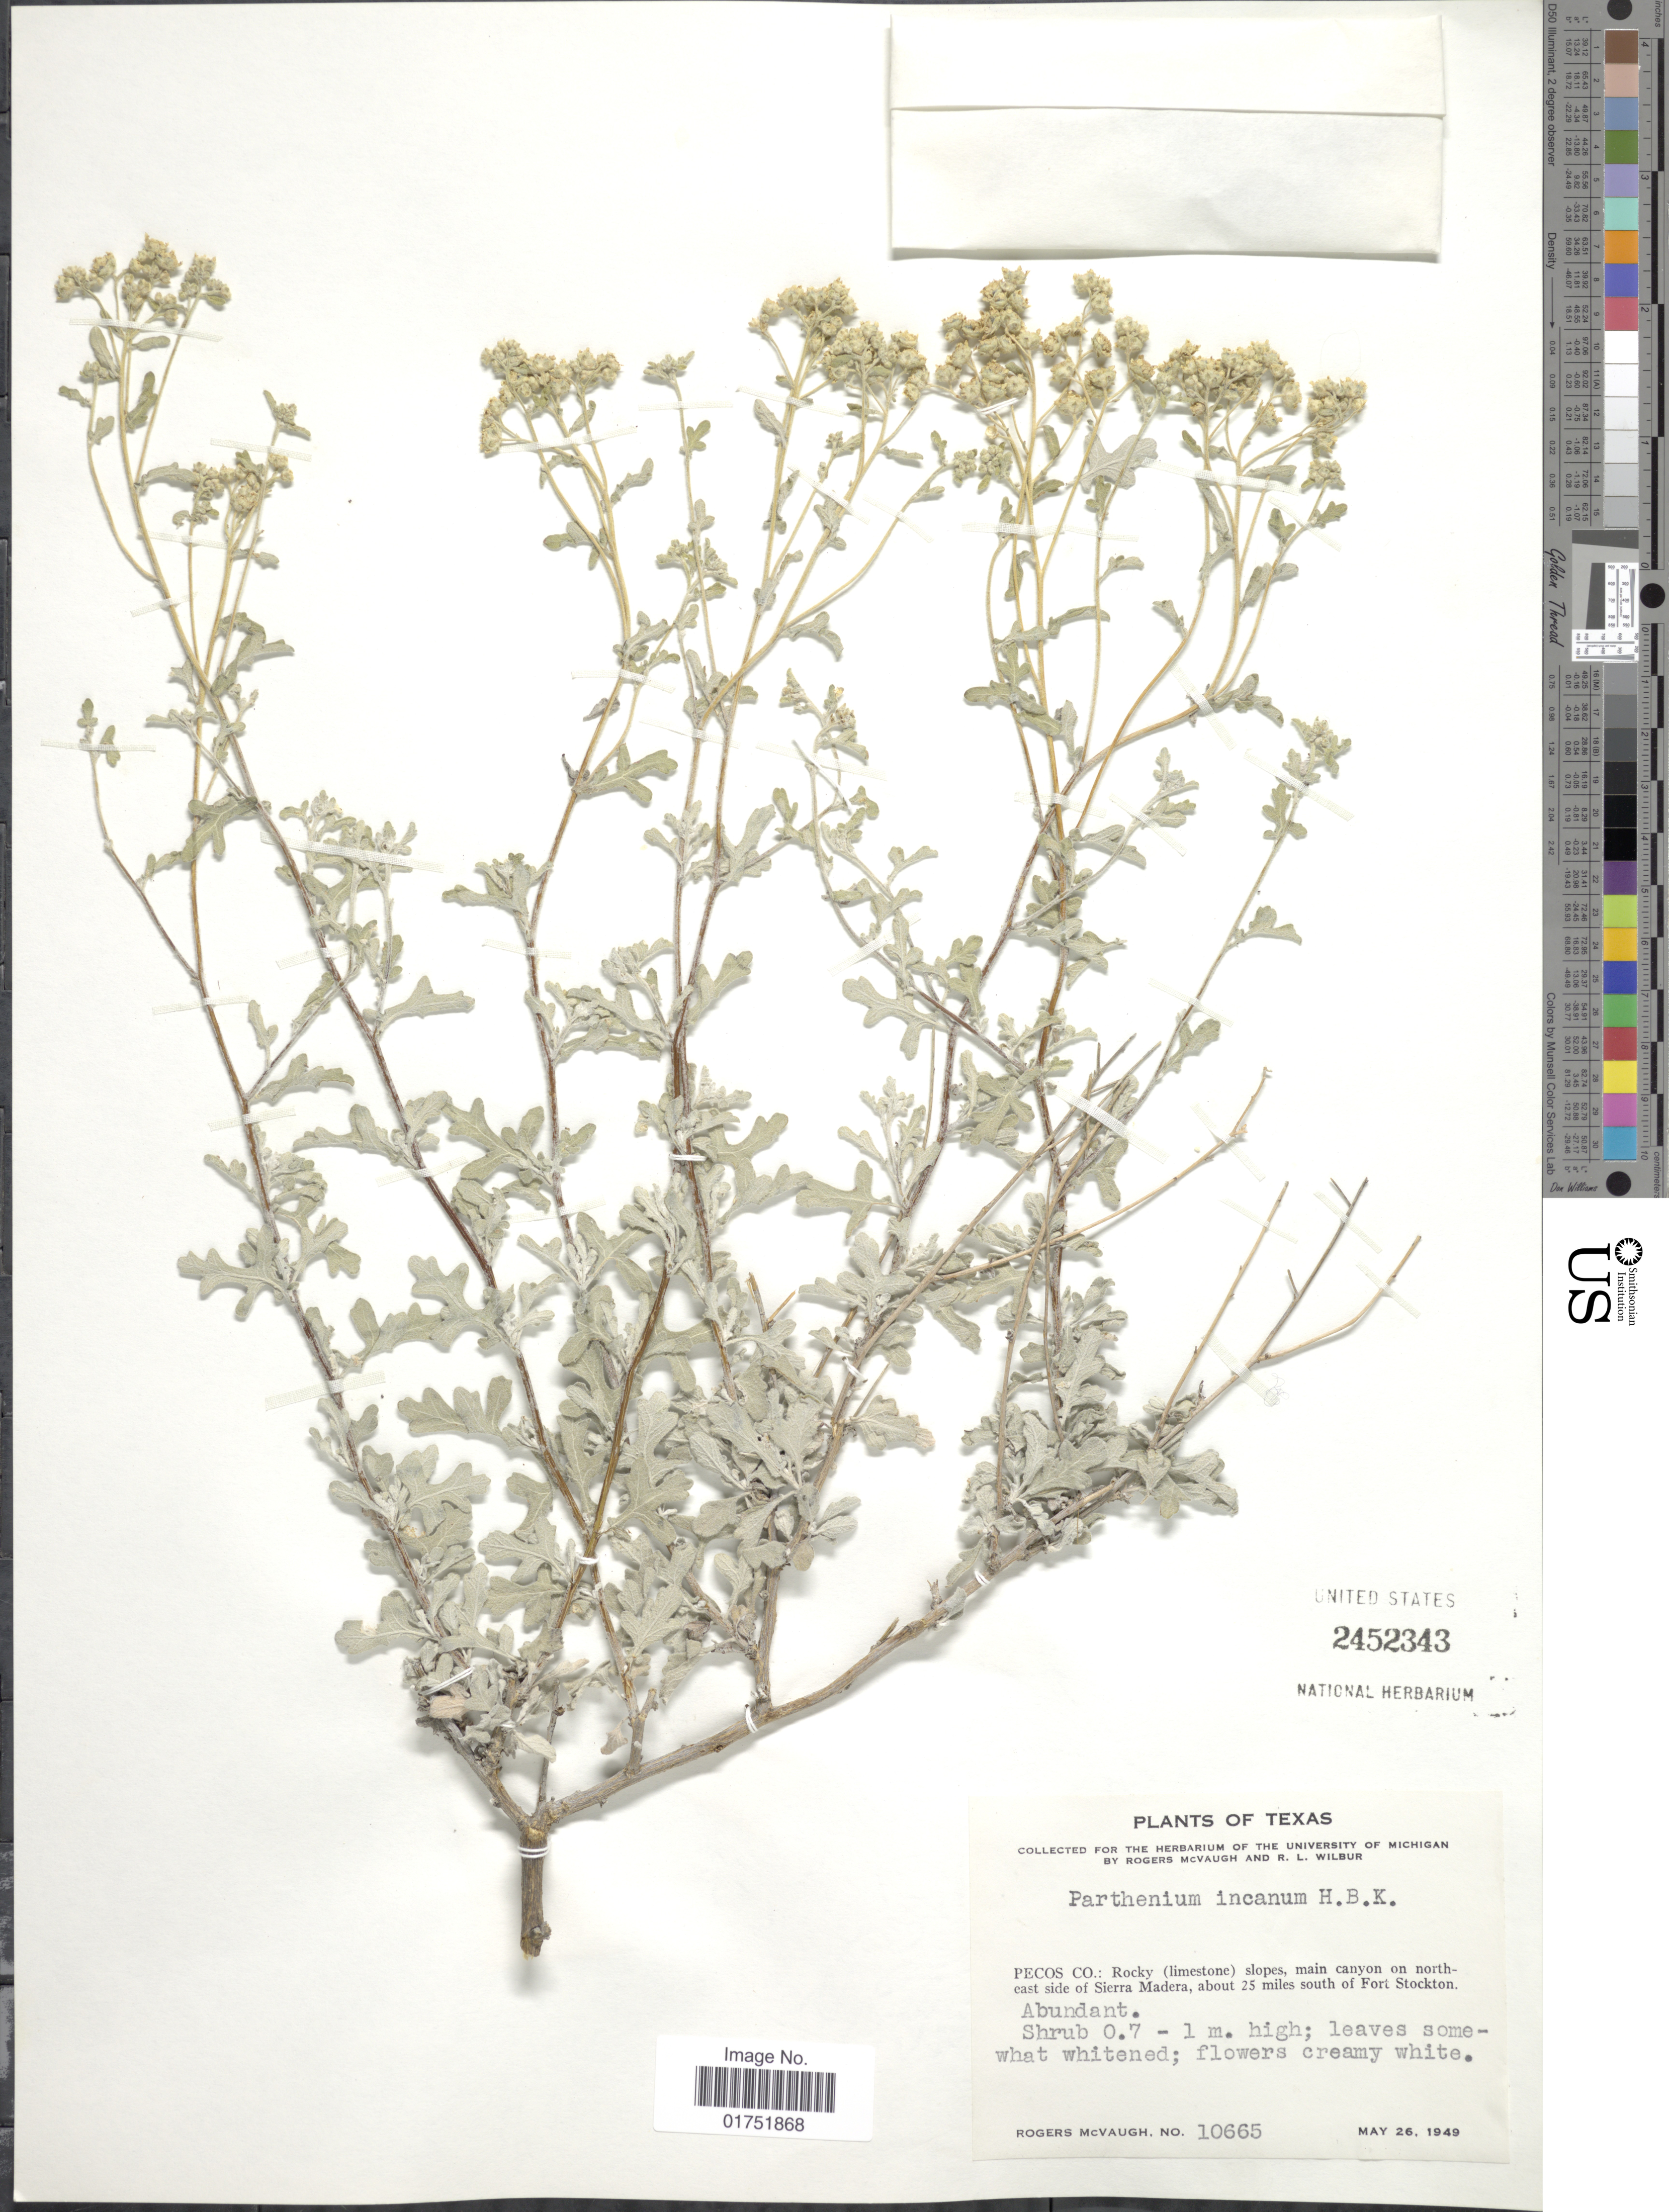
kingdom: Plantae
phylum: Tracheophyta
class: Magnoliopsida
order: Asterales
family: Asteraceae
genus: Parthenium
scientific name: Parthenium incanum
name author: Kunth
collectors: R. McVaugh & R. L. Wilbur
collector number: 10665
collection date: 1949-05-26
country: United States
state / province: Texas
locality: Pecos Co., northeast side of Sierra Madera, about 25 miles south of Fort Stockton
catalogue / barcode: US 2452343